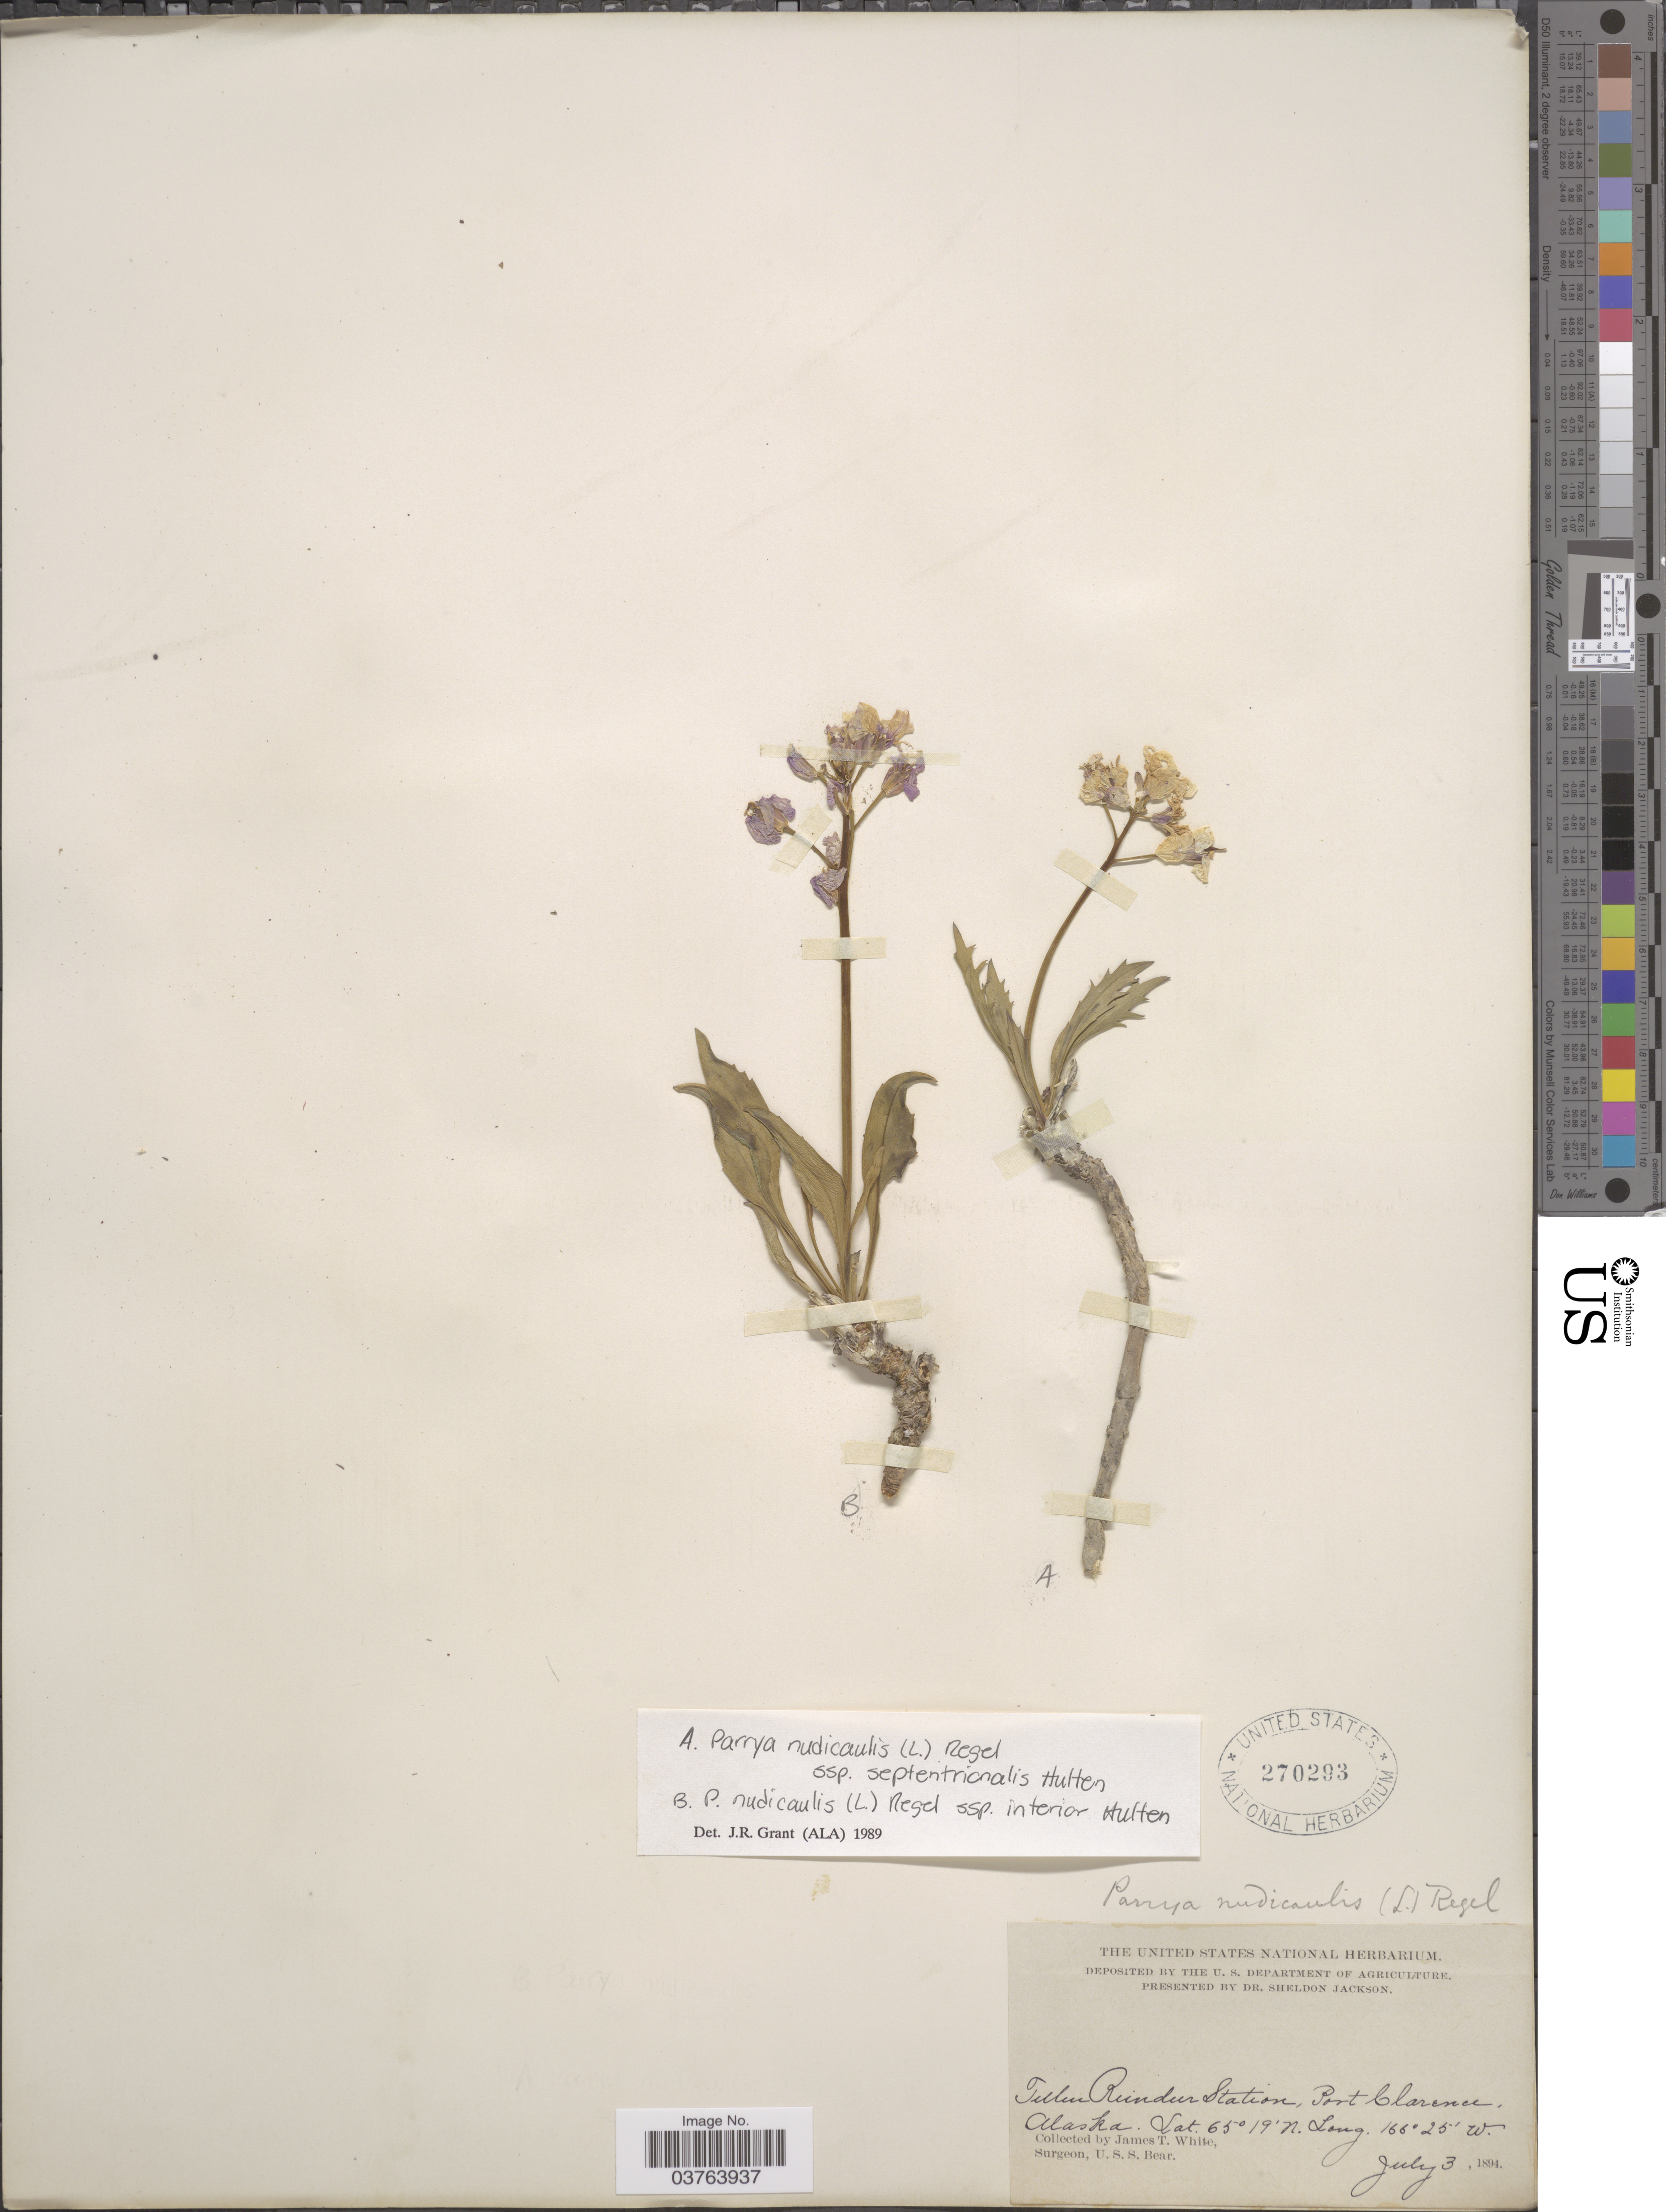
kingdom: Plantae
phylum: Tracheophyta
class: Magnoliopsida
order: Brassicales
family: Brassicaceae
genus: Parrya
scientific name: Parrya nudicaulis subsp. septentrionalis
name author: Hultén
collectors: J. T. White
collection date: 1894-07-03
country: United States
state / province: Alaska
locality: Tellen Reindeer Station, Port Clarence.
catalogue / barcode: US 270293